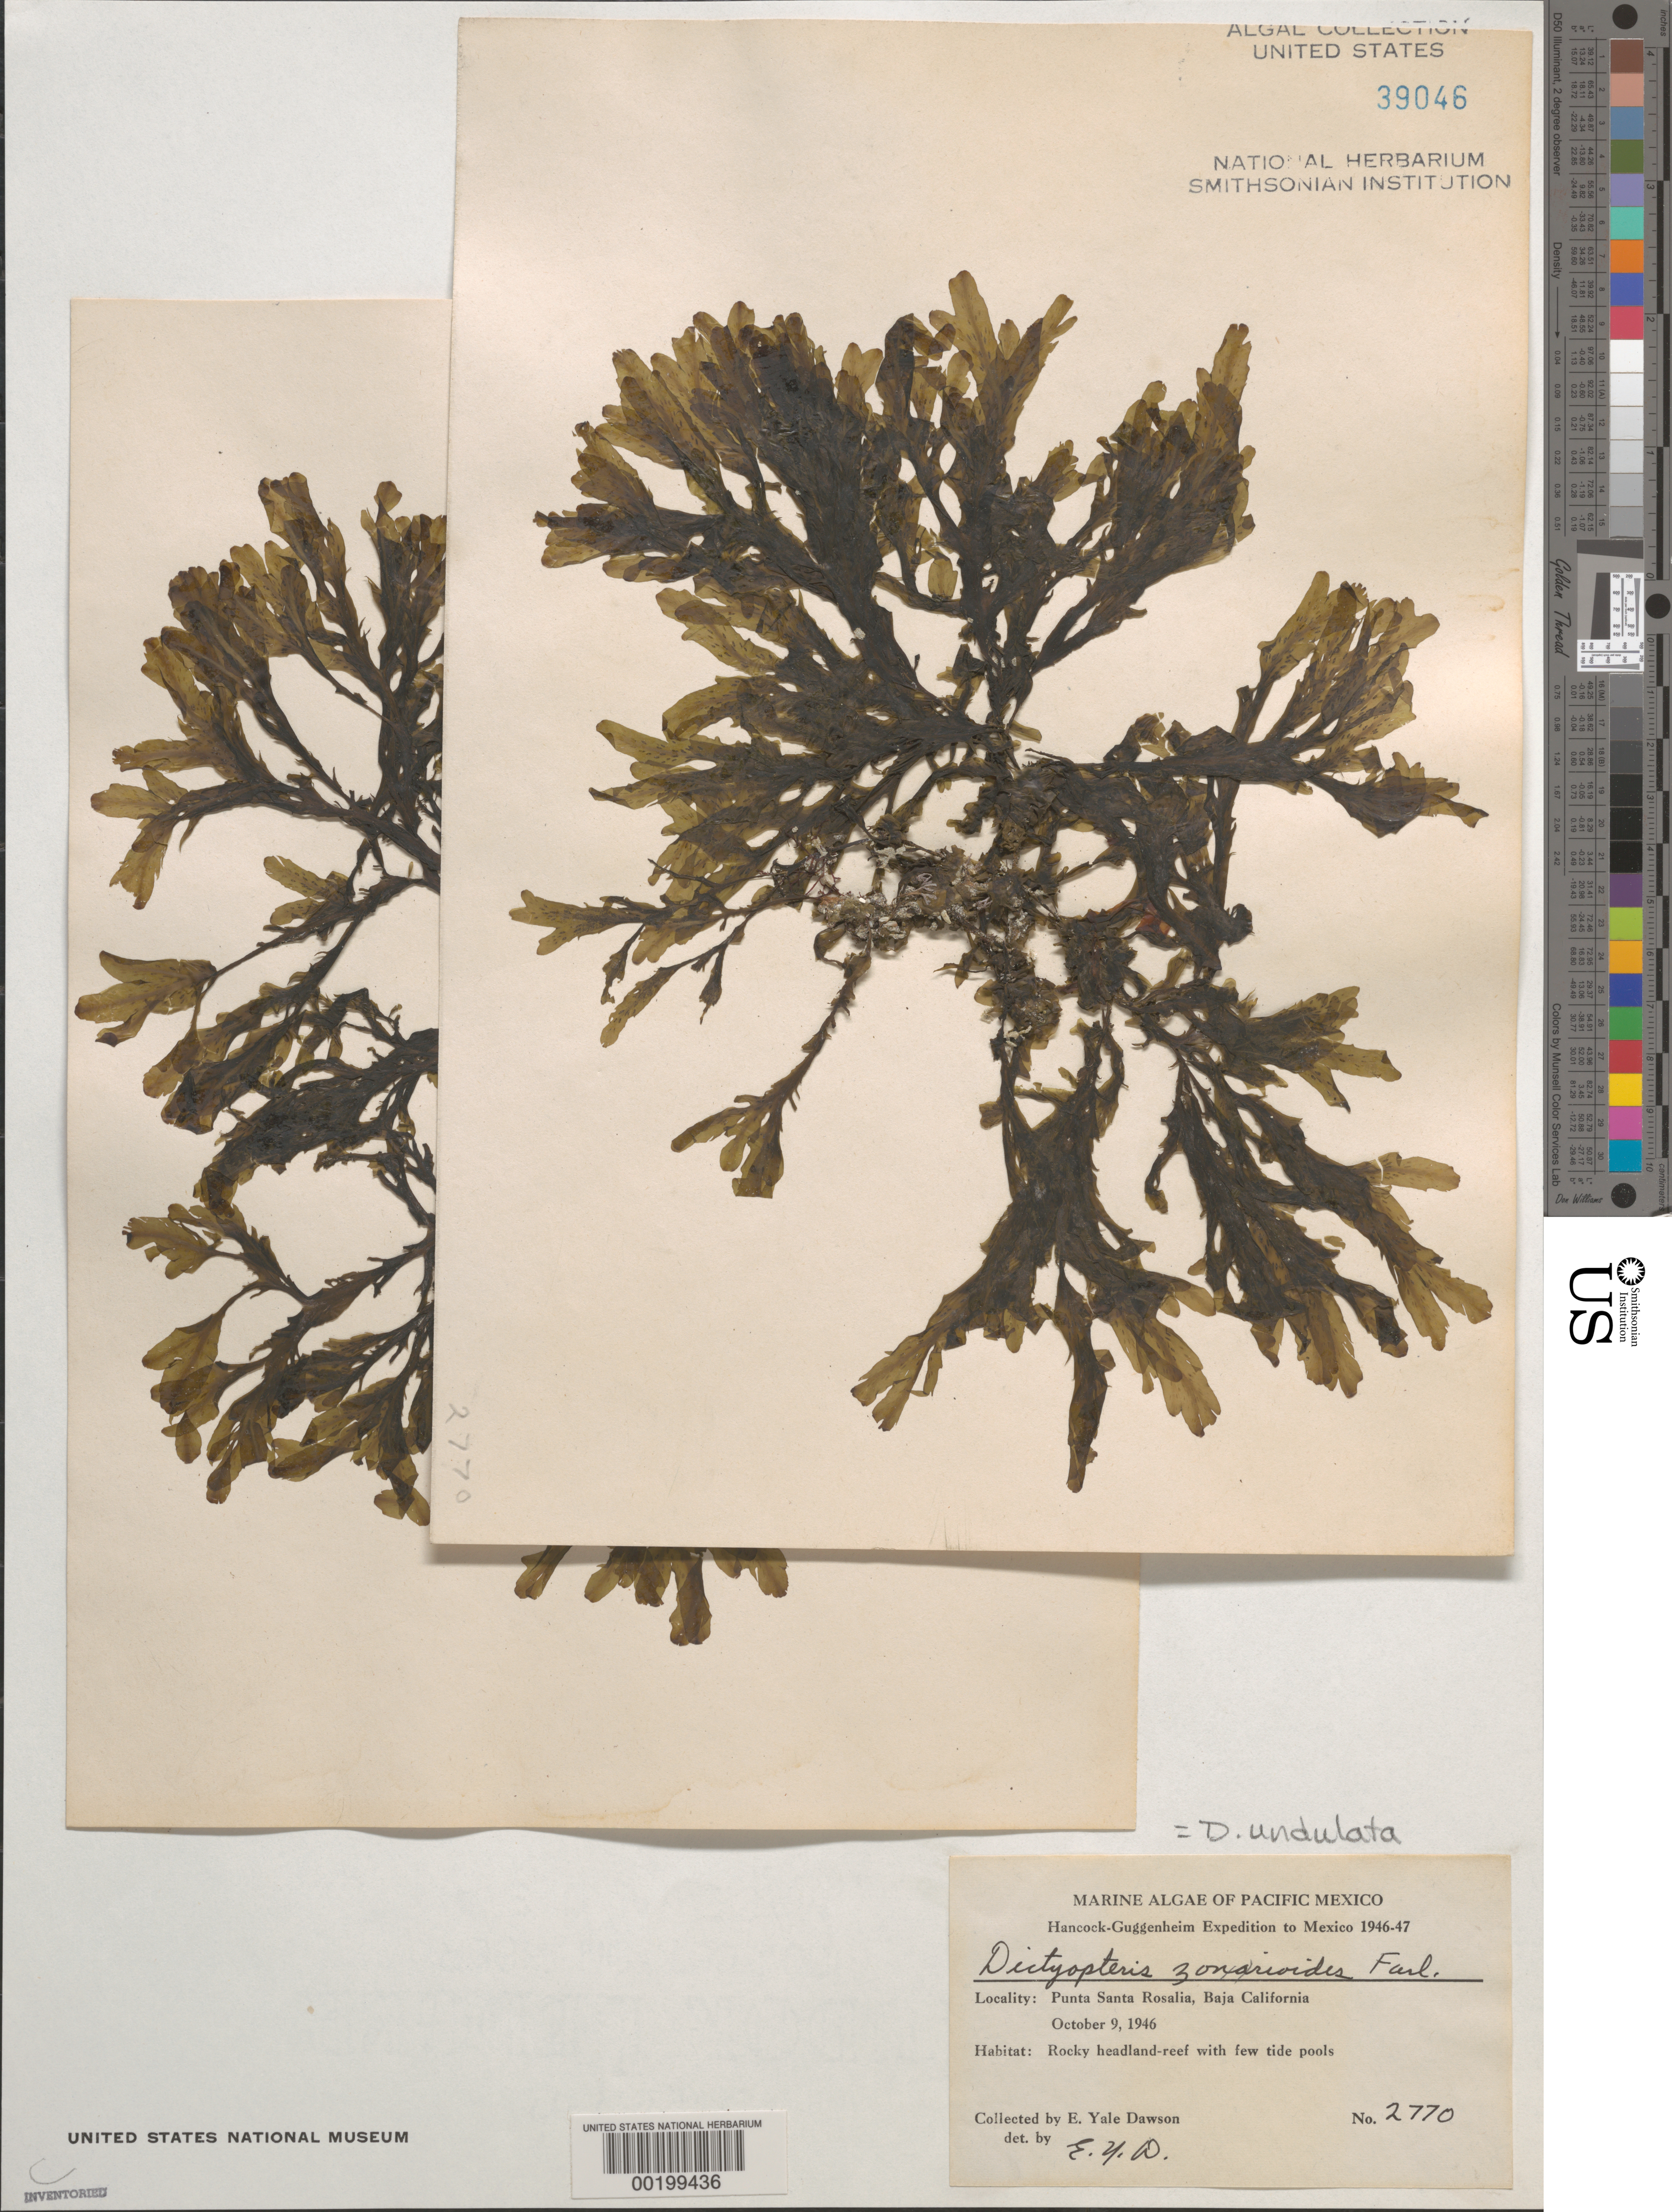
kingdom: Chromista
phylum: Ochrophyta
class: Phaeophyceae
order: Dictyotales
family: Dictyotaceae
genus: Dictyopteris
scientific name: Dictyopteris undulata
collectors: E. Y. Dawson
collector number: EYD 2770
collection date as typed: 09 Oct 1946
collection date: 1946-10-09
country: Mexico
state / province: Baja California Sur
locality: Punta Santa Rosalia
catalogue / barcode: US 39046